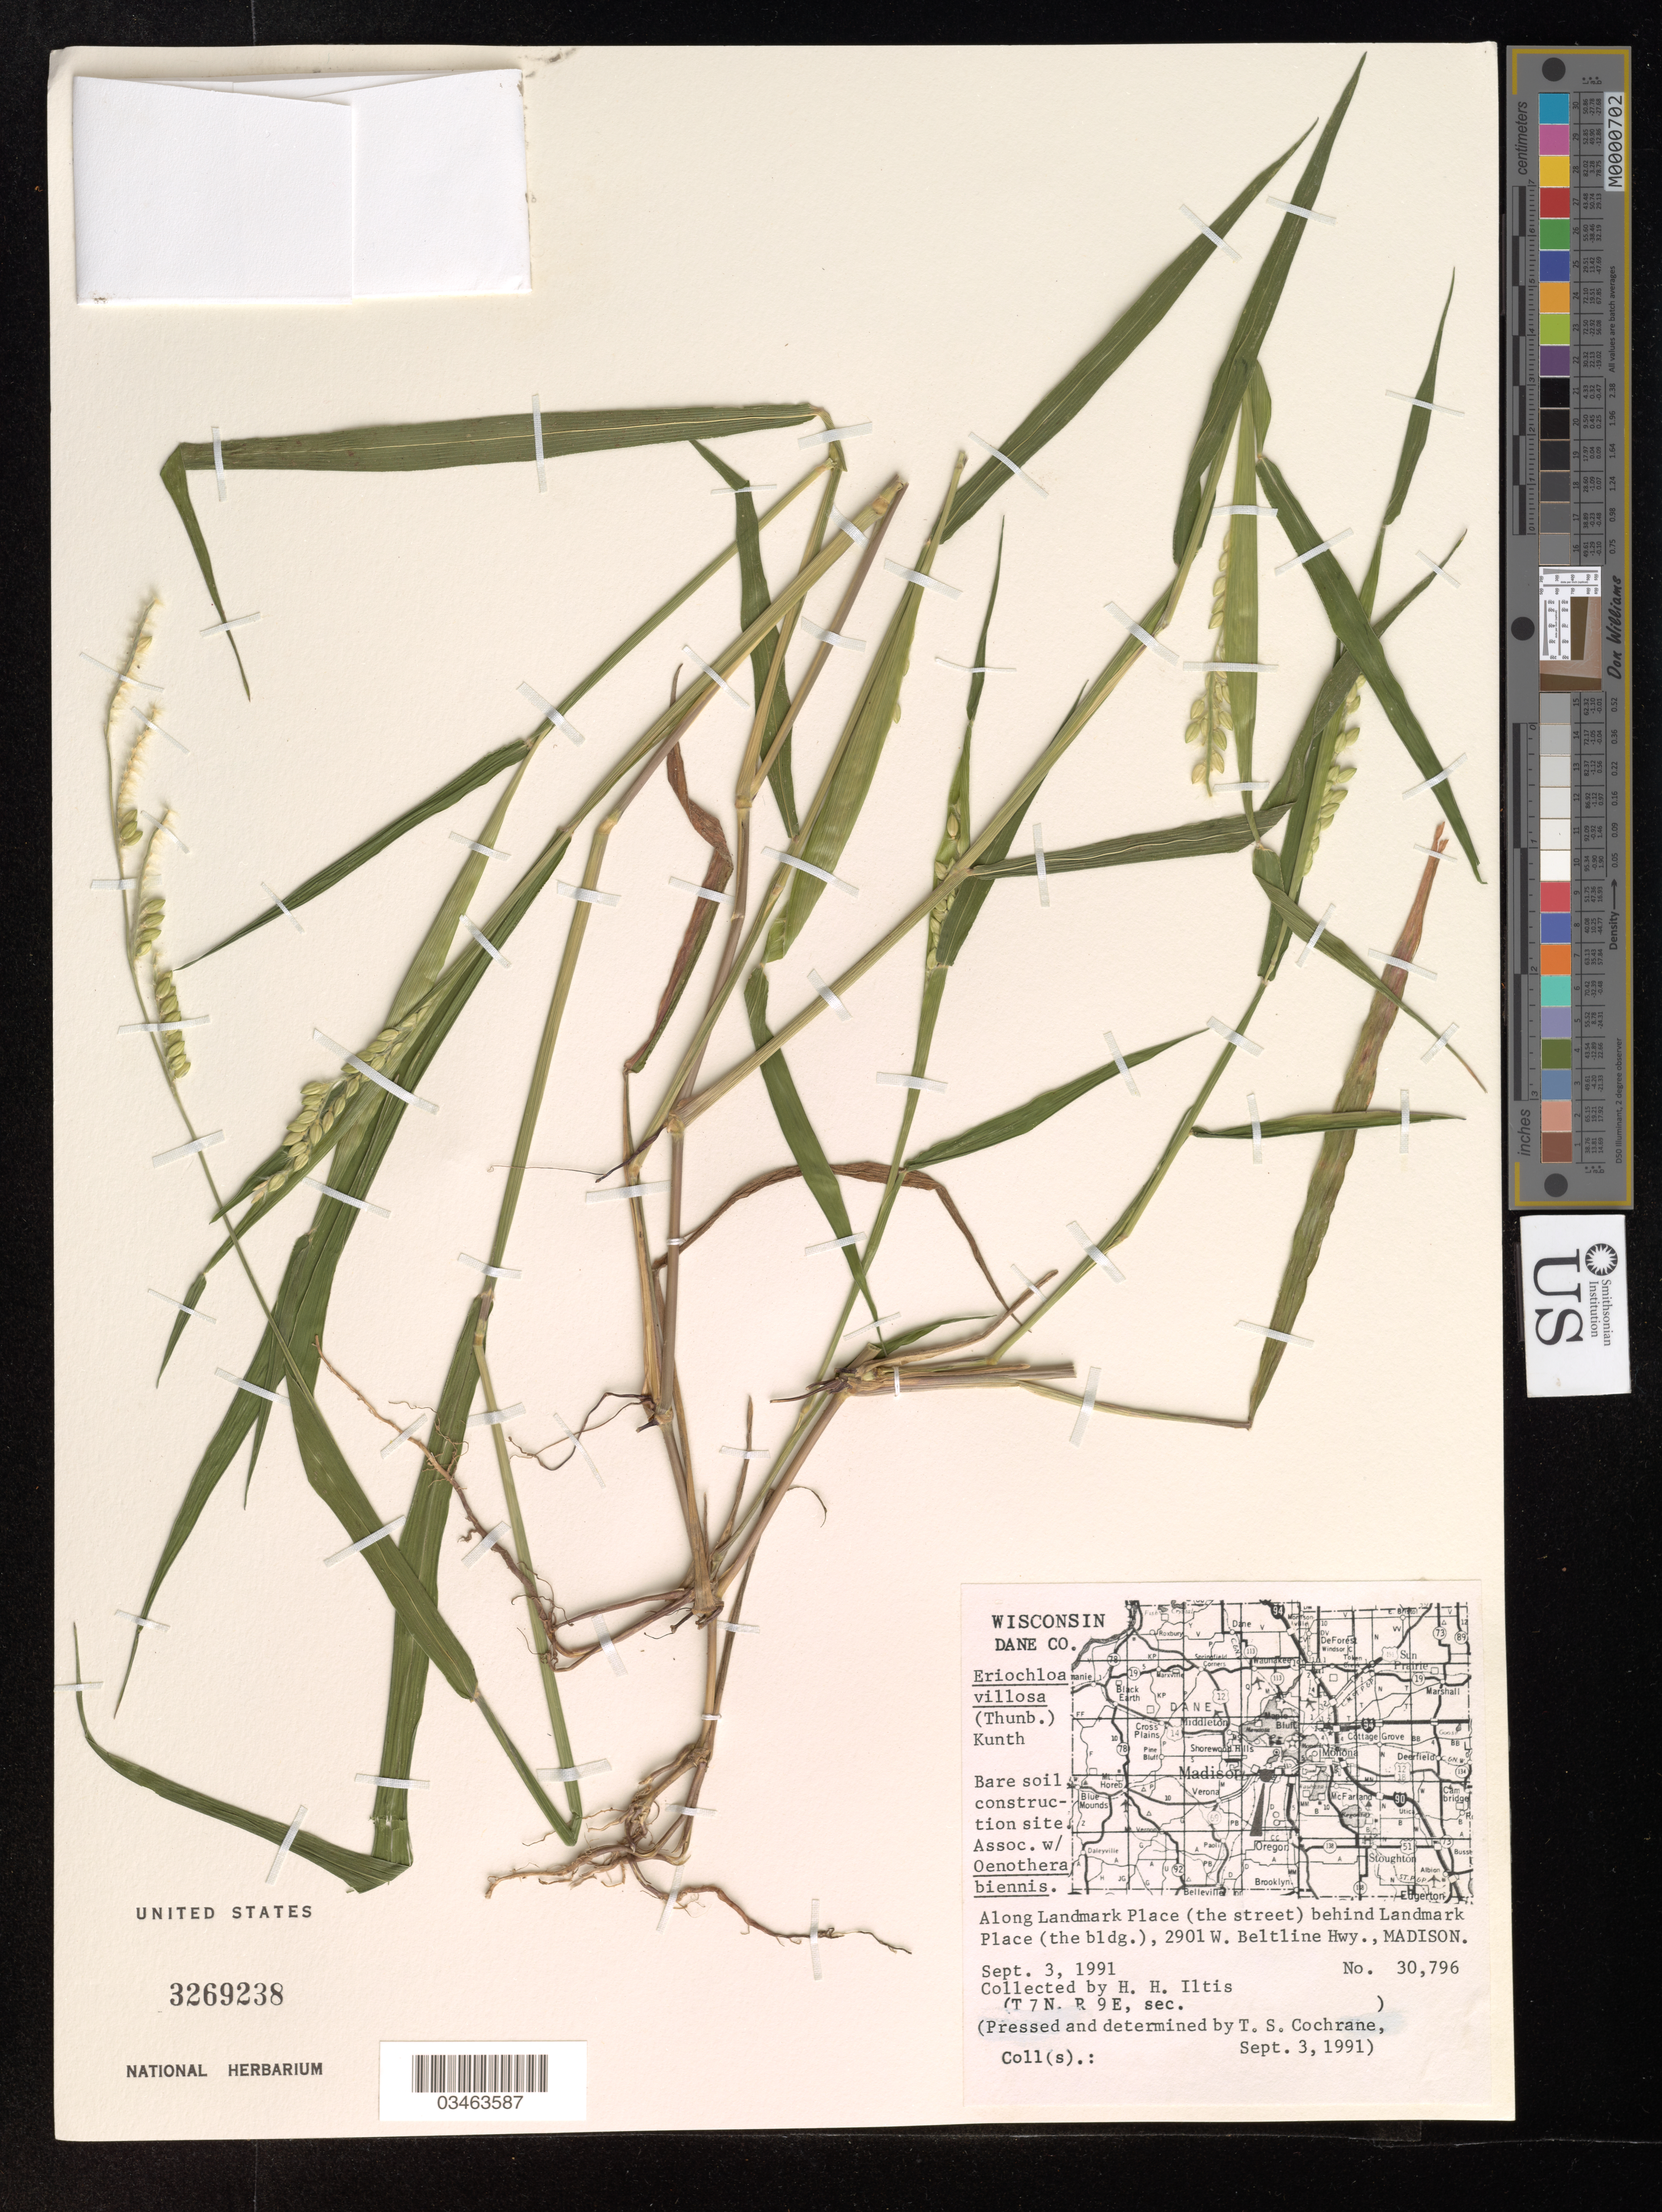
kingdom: Plantae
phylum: Tracheophyta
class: Liliopsida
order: Poales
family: Poaceae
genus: Eriochloa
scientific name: Eriochloa villosa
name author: (Thunb.) Kunth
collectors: H. H. Iltis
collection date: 1991-09-03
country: United States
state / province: Wisconsin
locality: Dane Co. Along Landmark place (the street) behind Landmark Place (the bldg.), 2901W. Beltline Hwy., Madison. T7N. R9E, sec.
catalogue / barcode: US 3269238